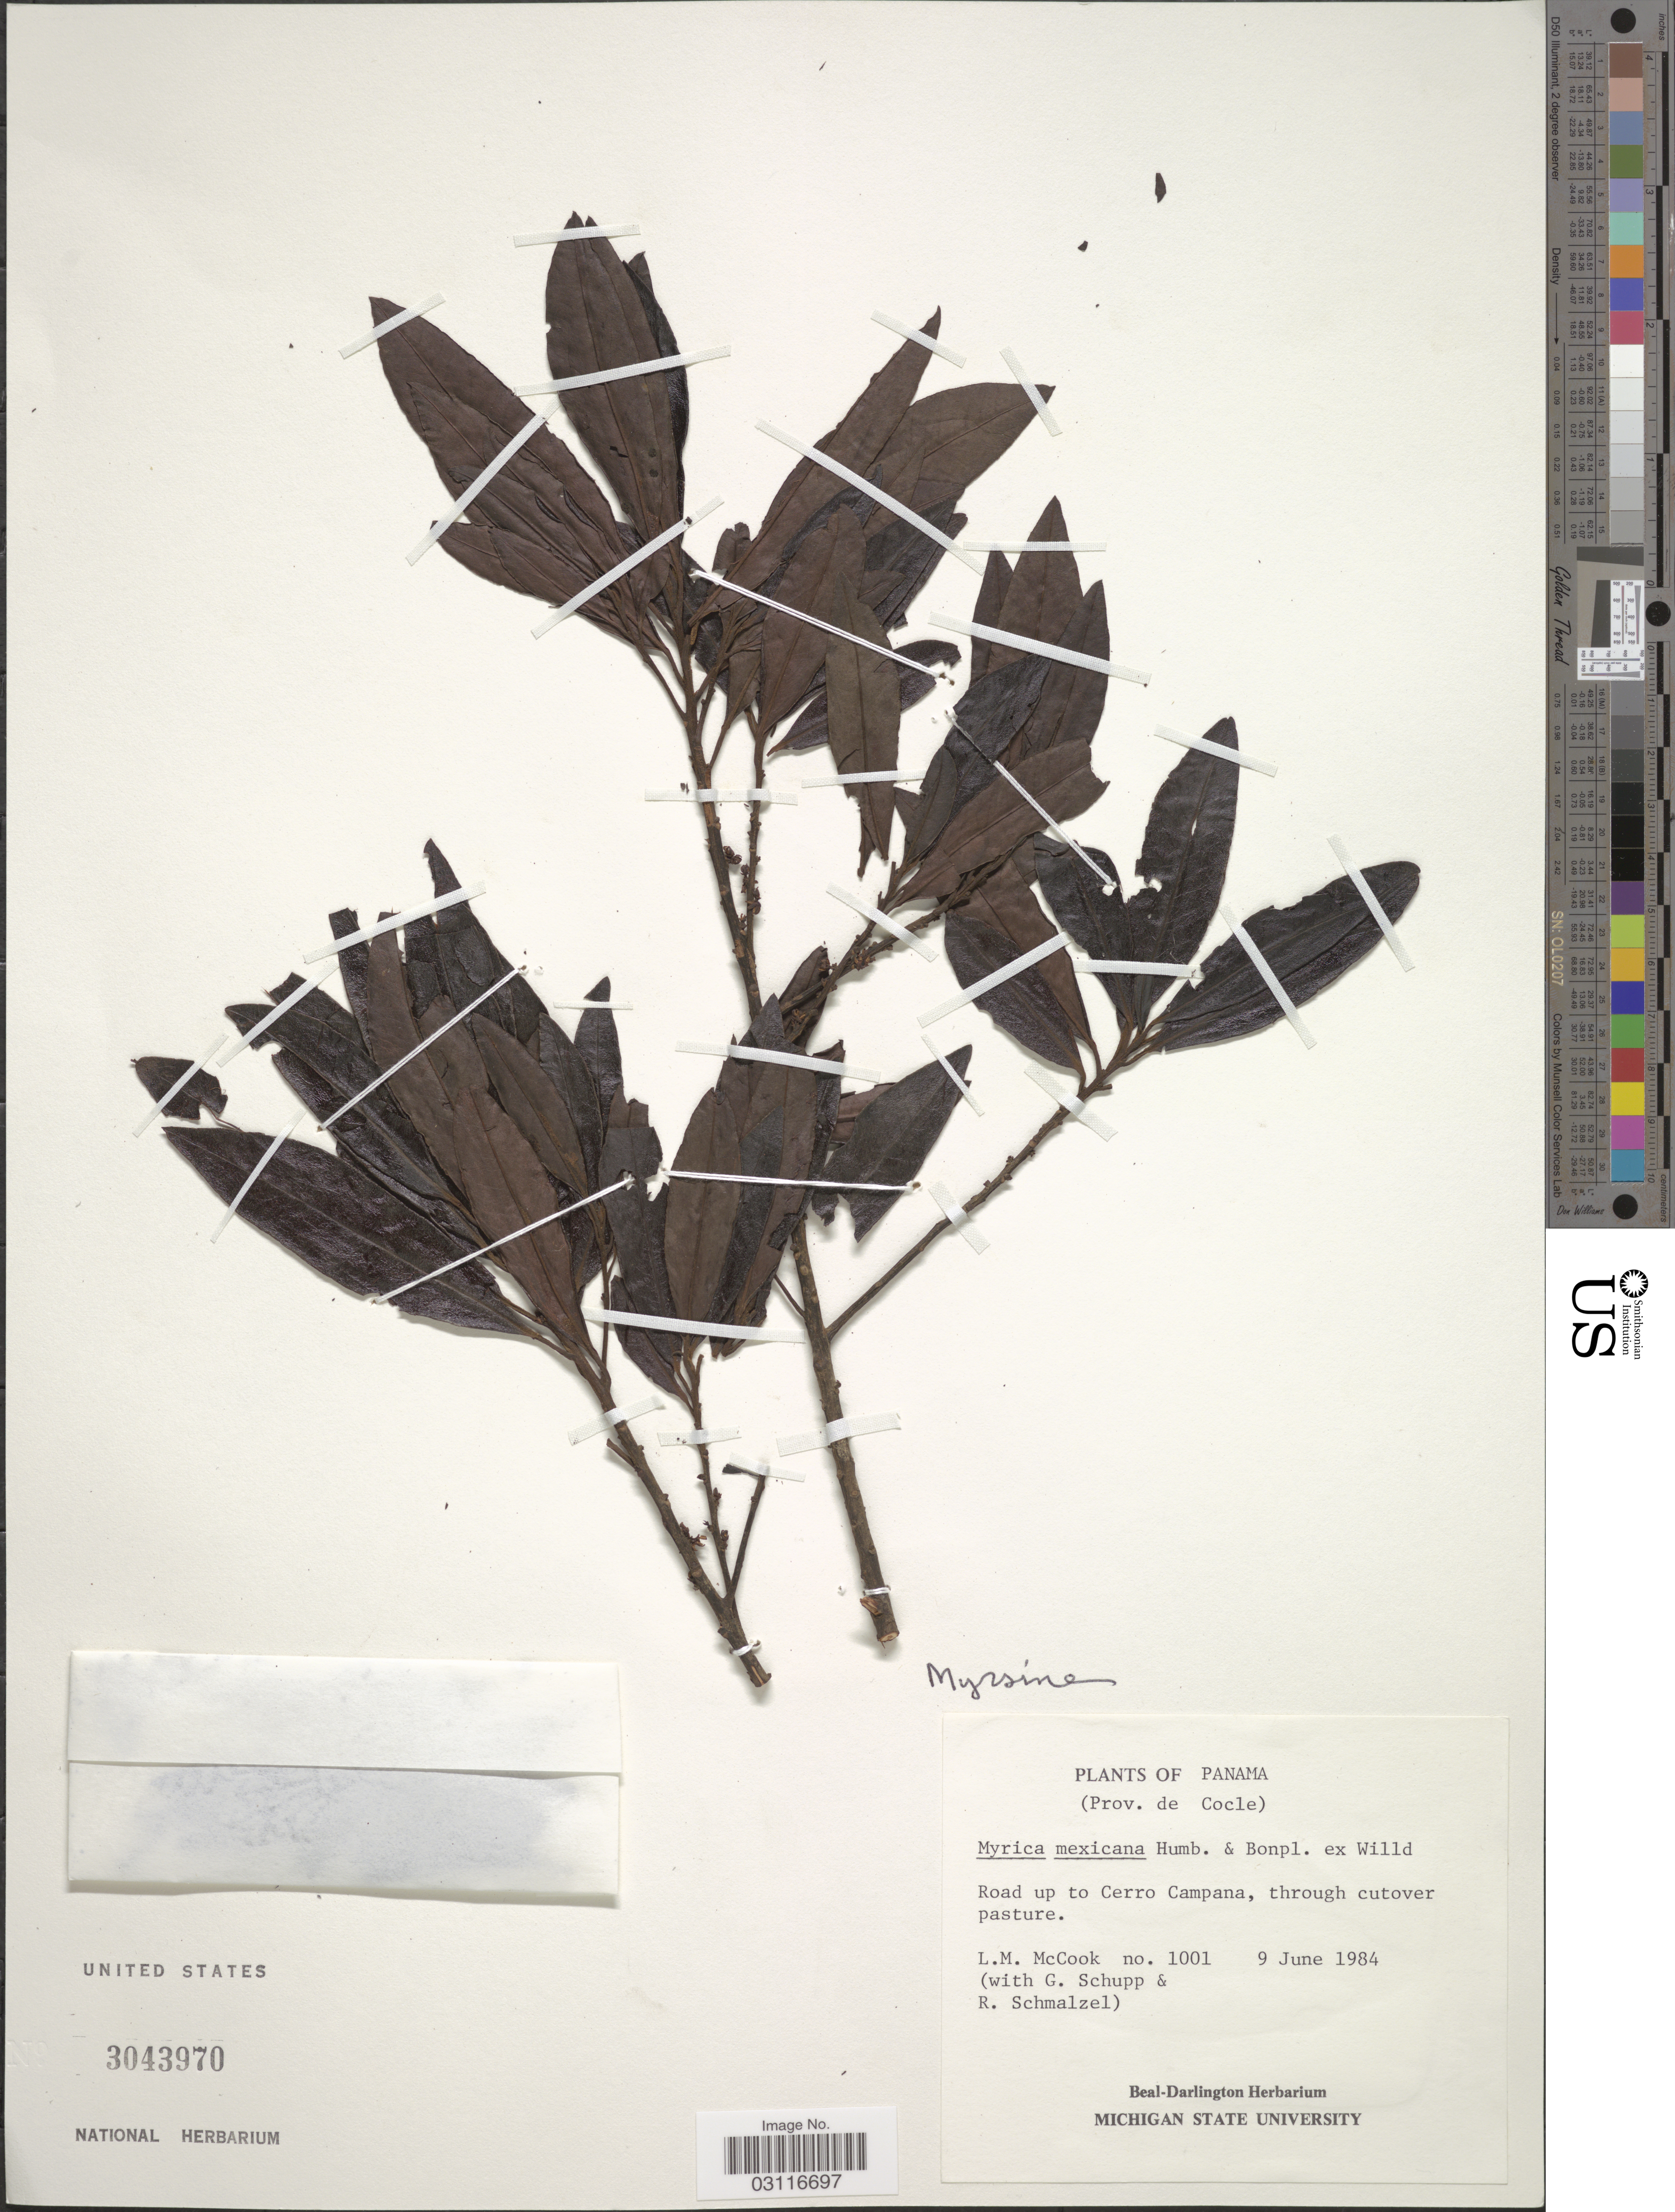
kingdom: Plantae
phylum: Tracheophyta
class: Magnoliopsida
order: Ericales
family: Primulaceae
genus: Myrsine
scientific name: Myrsine sp.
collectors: L. McCook, G. Schupp & R. Schmalzel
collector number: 1001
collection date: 1984-06-09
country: Panama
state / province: Coclé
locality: Road up to Cerro Campana, through cutover pasture.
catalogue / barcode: US 3043970